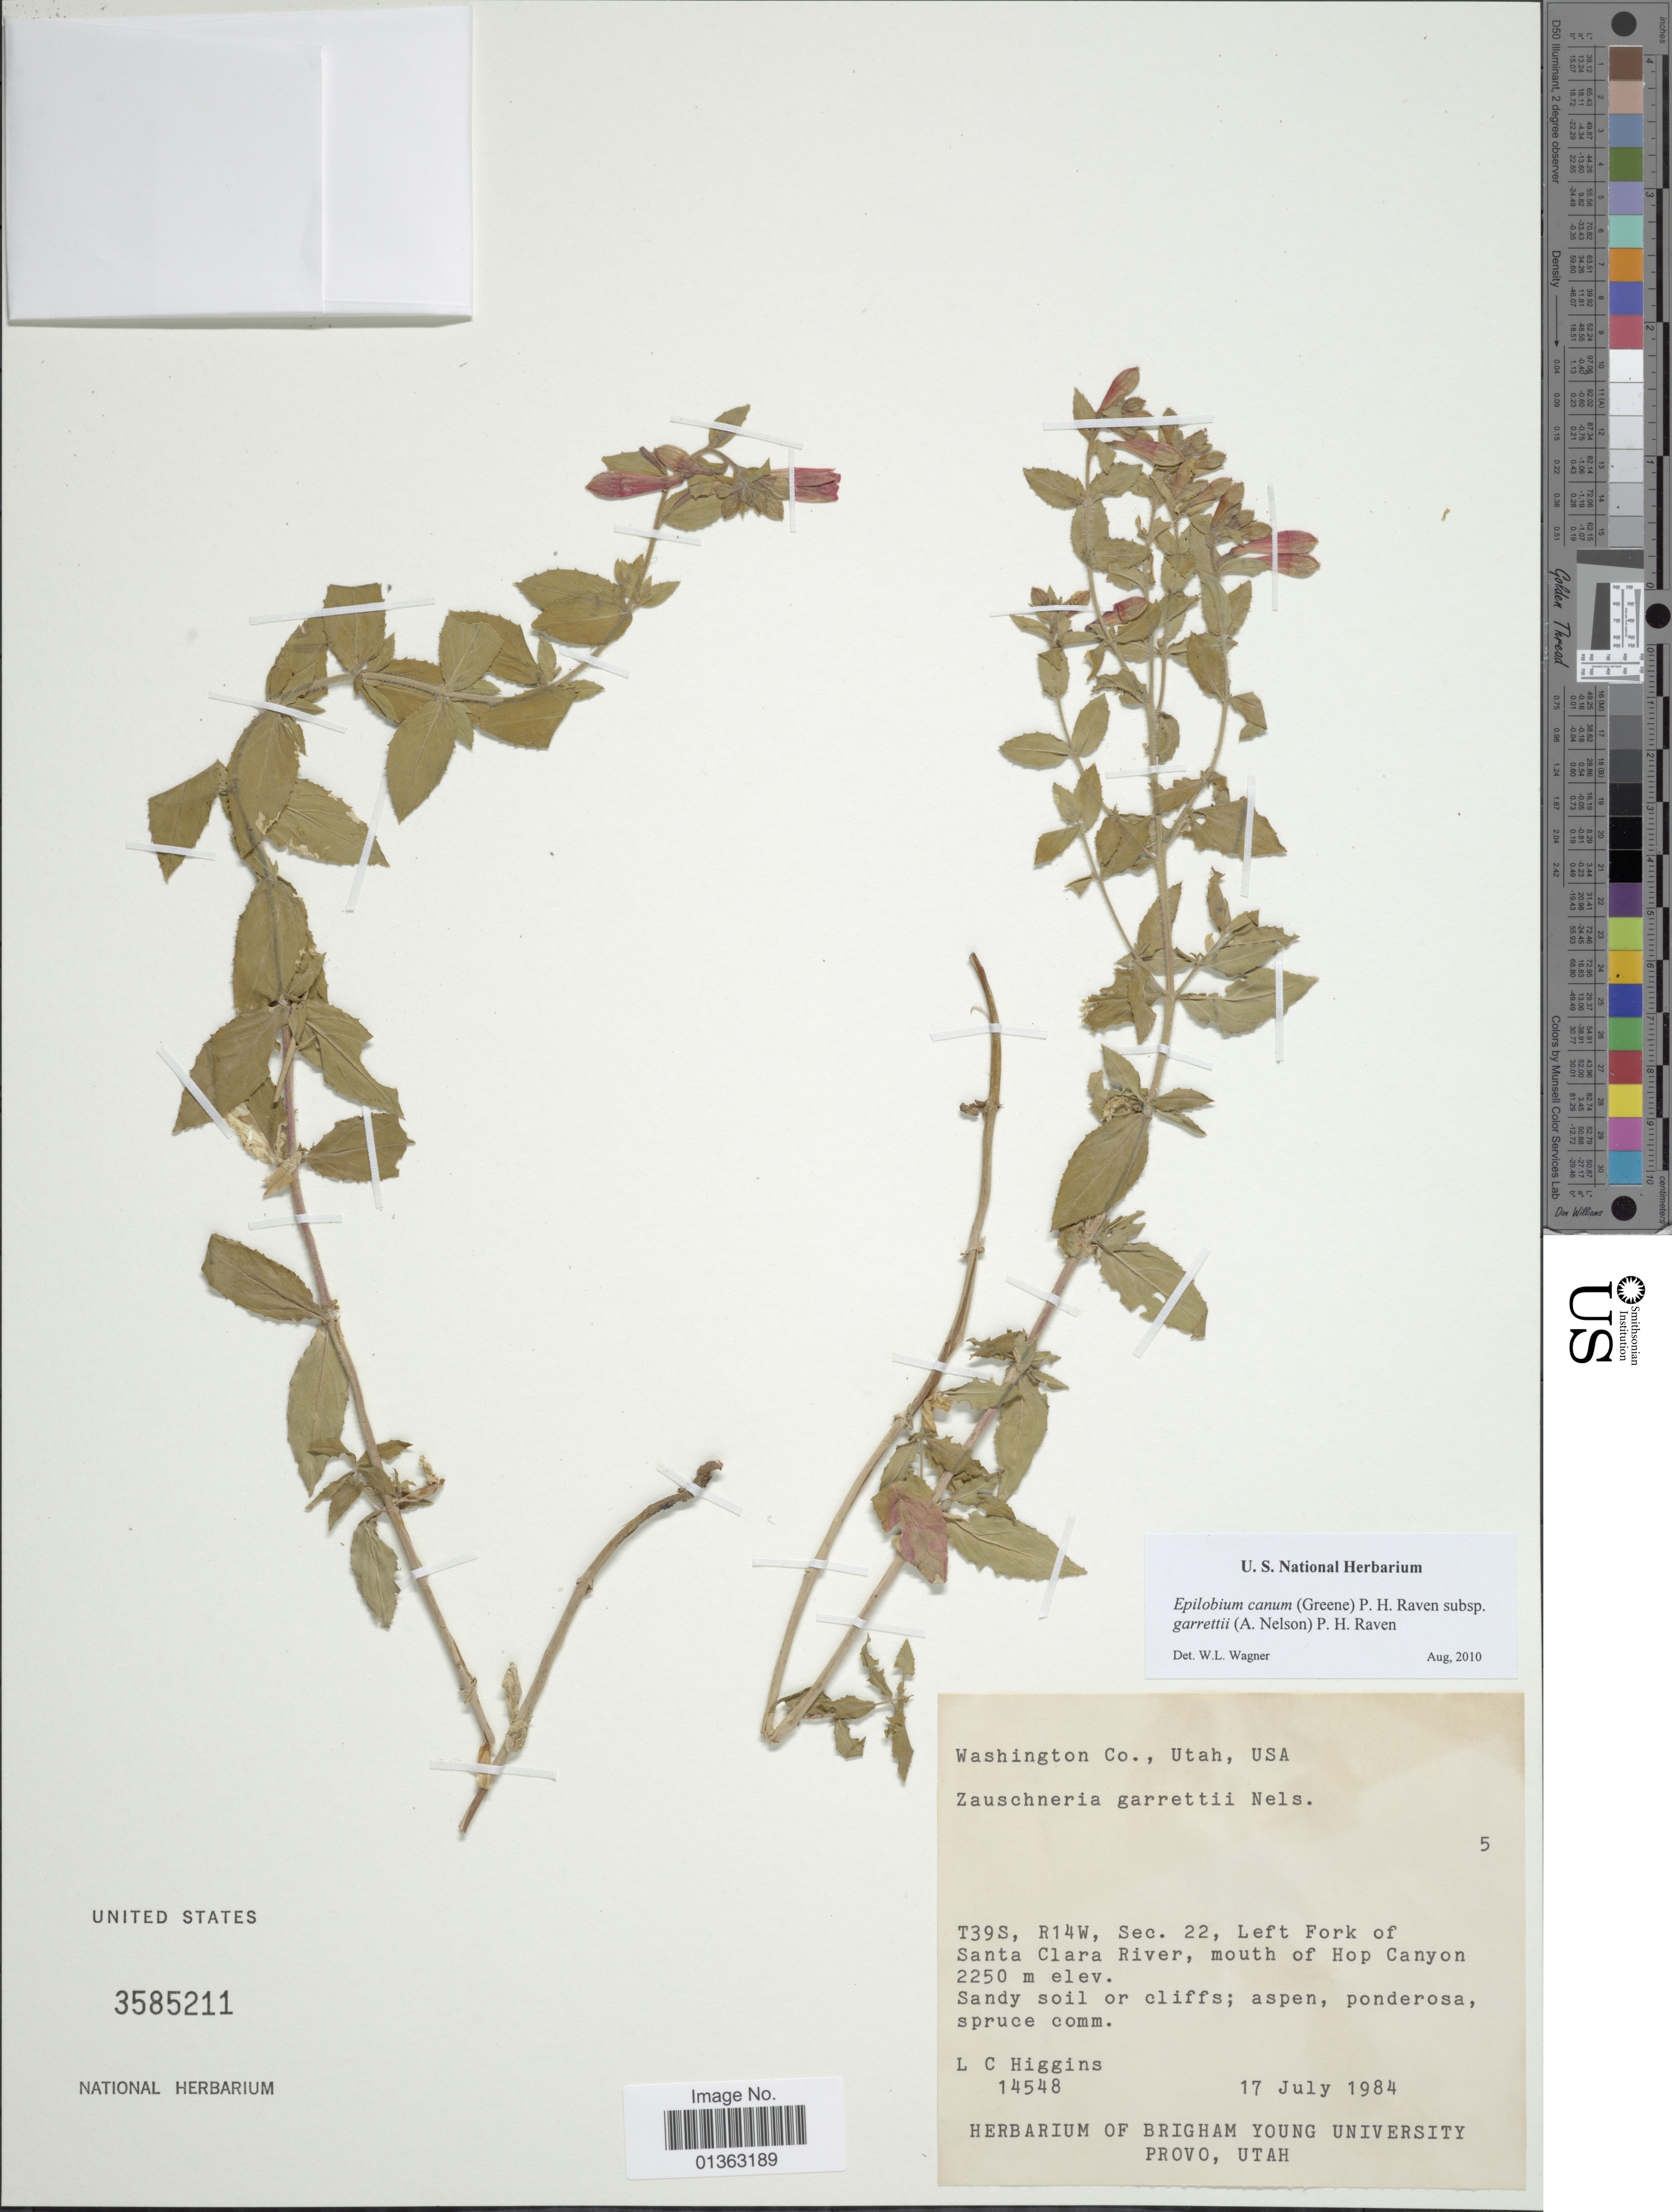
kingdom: Plantae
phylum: Tracheophyta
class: Magnoliopsida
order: Myrtales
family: Onagraceae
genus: Epilobium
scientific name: Epilobium canum subsp. garrettii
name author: (A. Nelson) P.H. Raven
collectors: L. Higgins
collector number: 14548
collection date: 1984-07-17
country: United States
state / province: Washington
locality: Utah. Left Fork of Santa Clara River, mouth of Hop Canyon.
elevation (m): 2250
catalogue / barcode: US 3585211